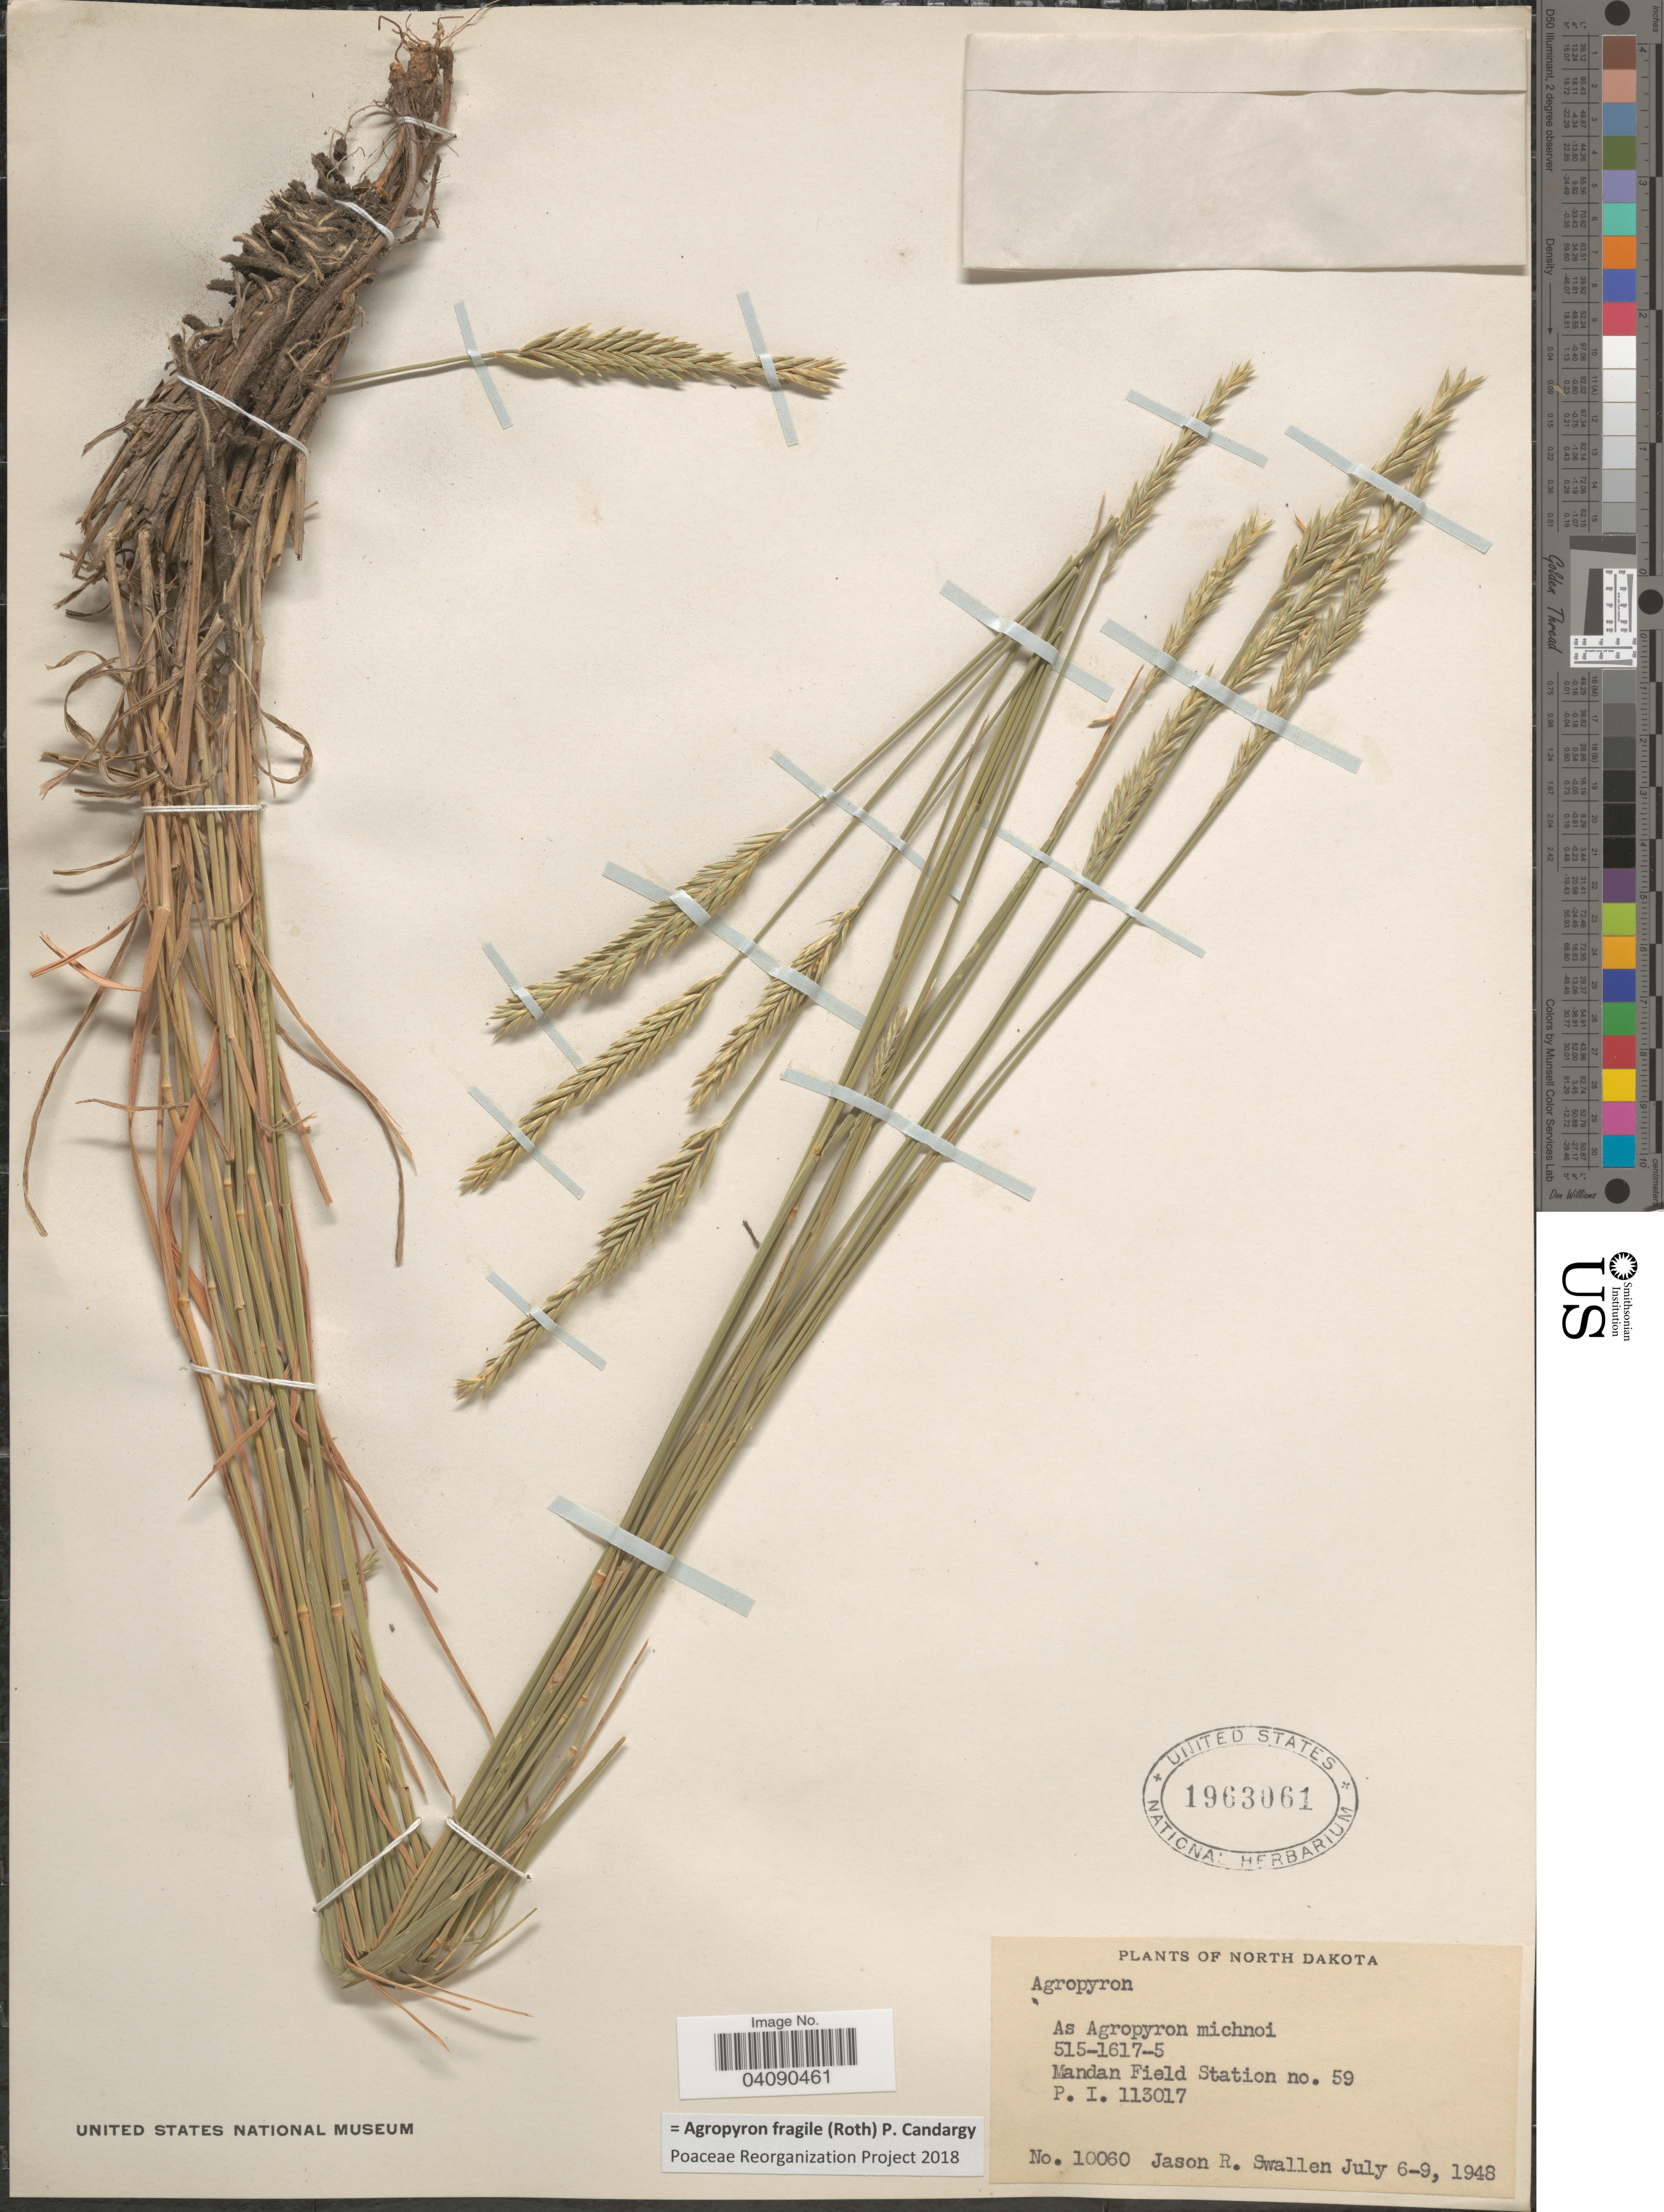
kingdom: Plantae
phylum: Tracheophyta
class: Liliopsida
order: Poales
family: Poaceae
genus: Agropyron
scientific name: Agropyron fragile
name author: (Roth) Candargy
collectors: J. R. Swallen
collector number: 10060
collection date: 1948-07-06/1948-07-09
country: United States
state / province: North Dakota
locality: Mandan Field Station no. 59.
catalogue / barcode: US 1963061